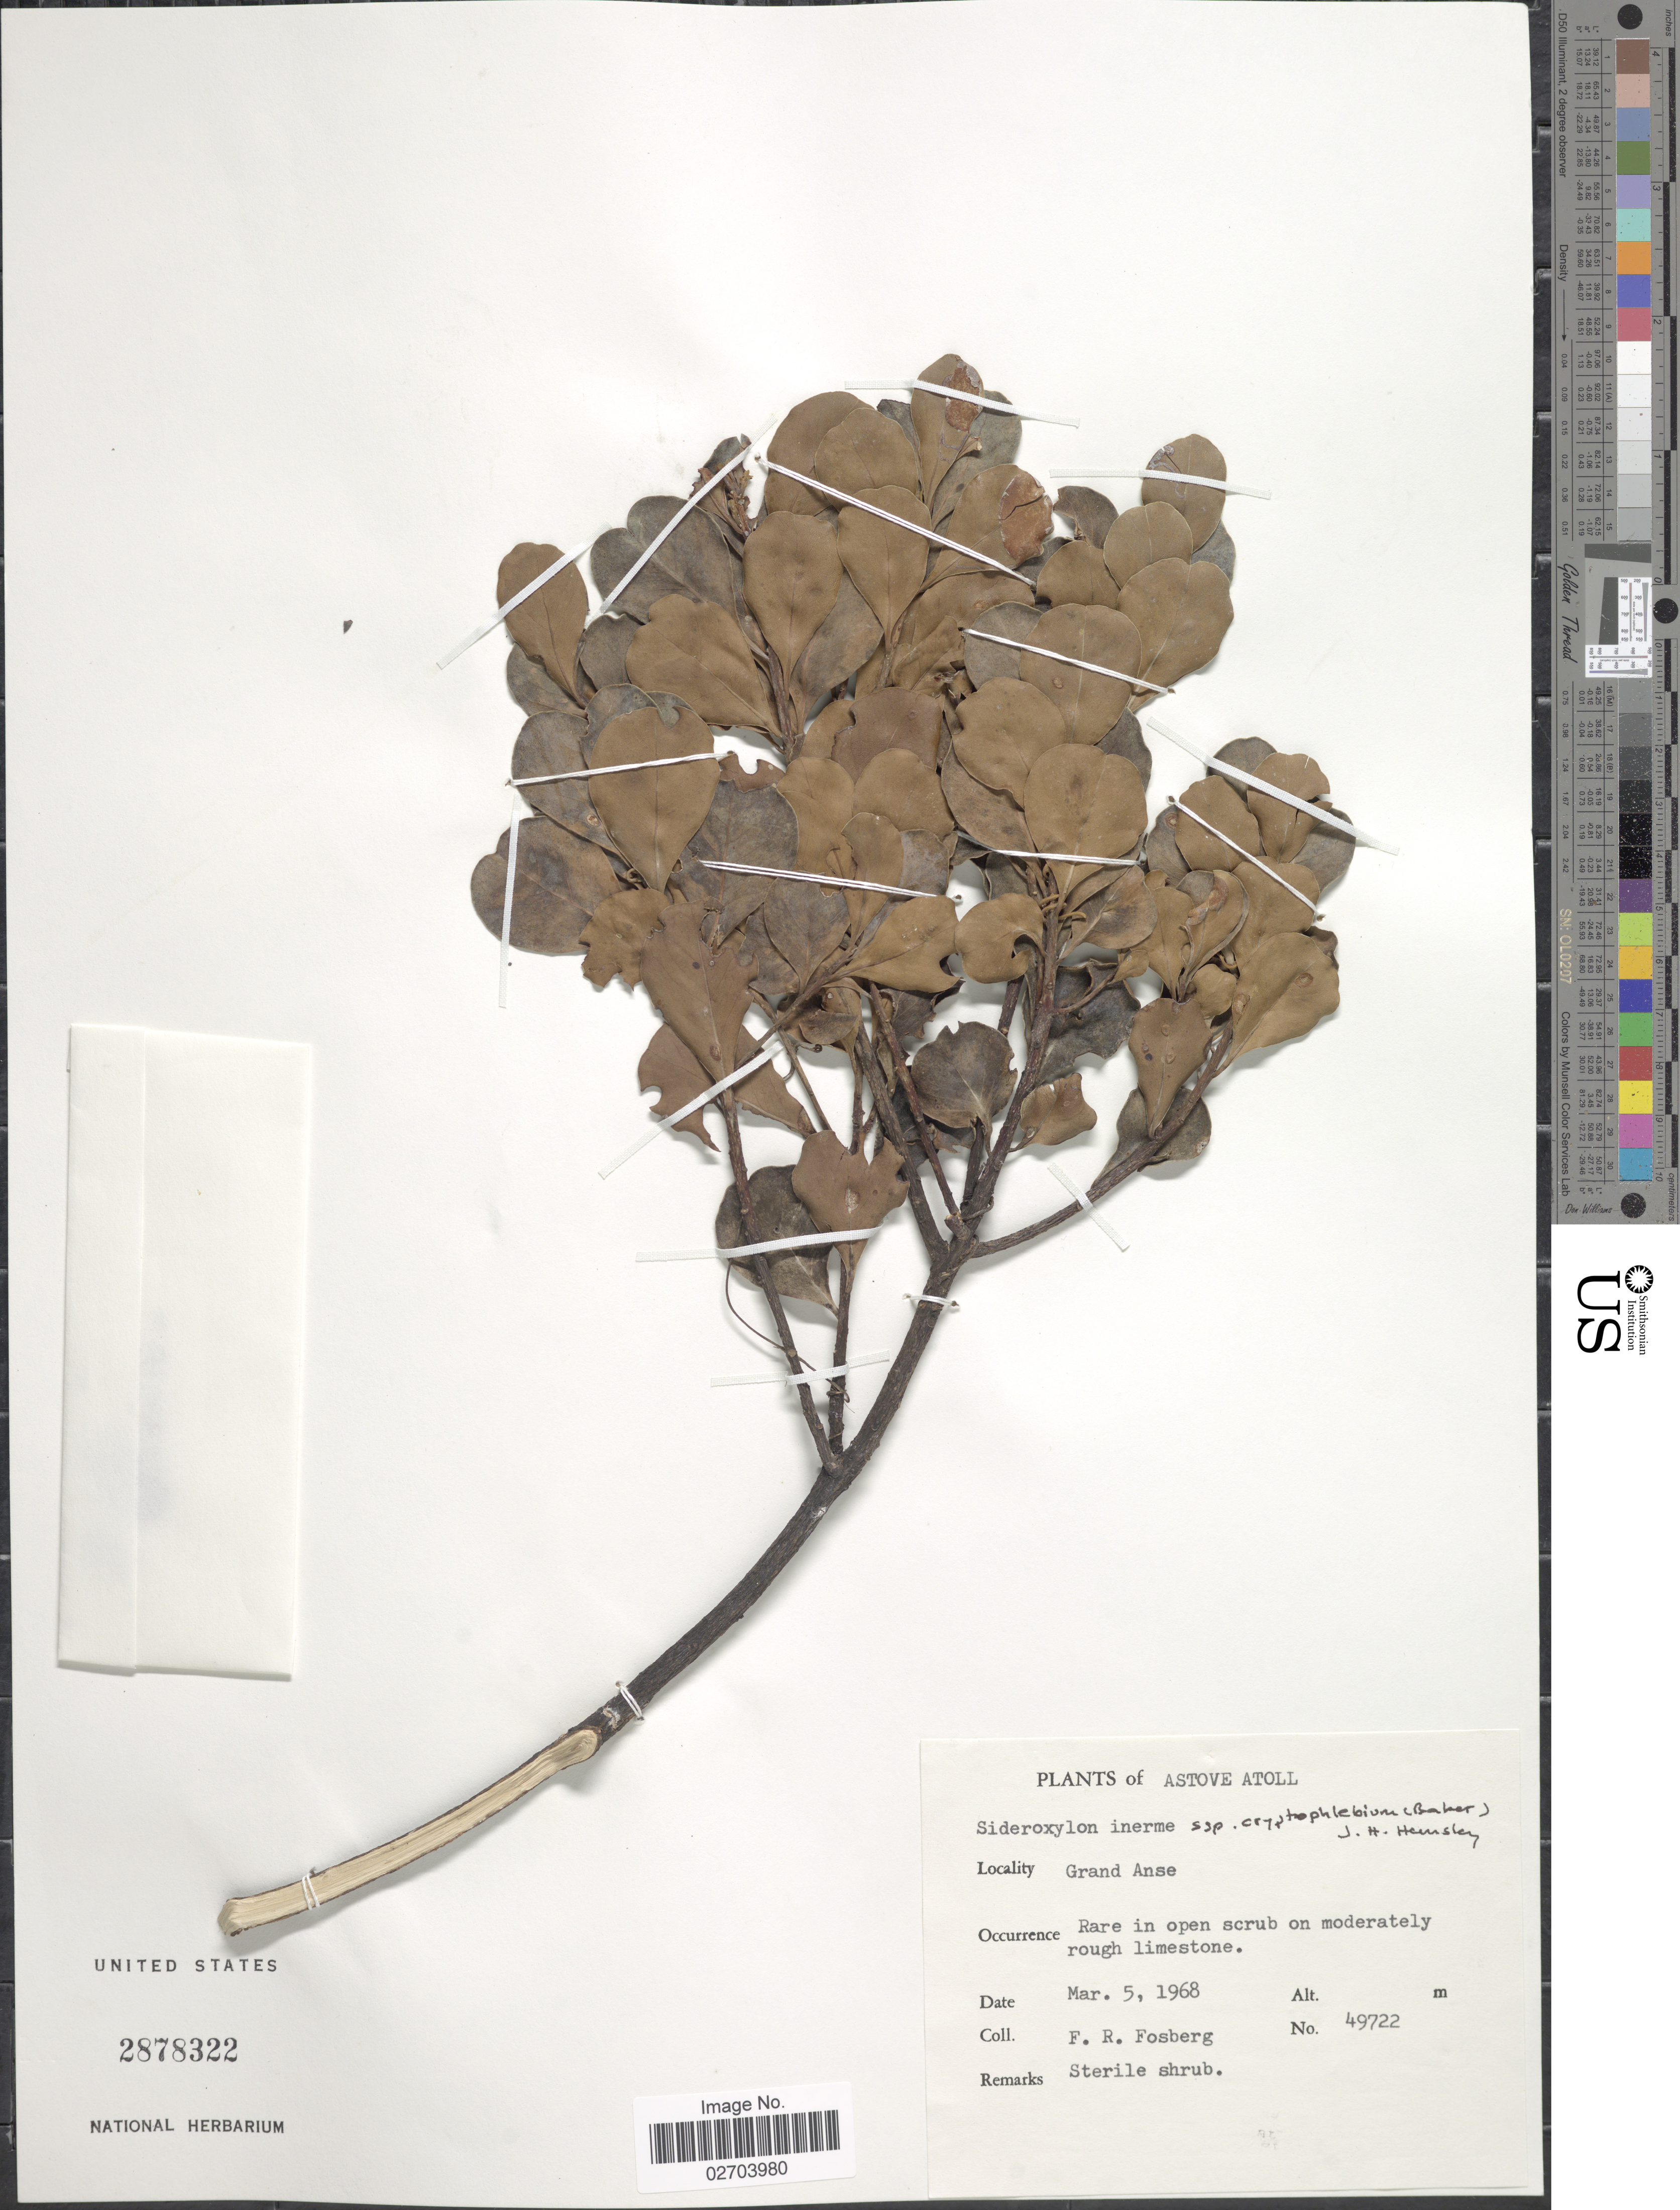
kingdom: Plantae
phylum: Tracheophyta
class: Magnoliopsida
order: Ericales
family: Sapotaceae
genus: Sideroxylon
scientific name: Sideroxylon inerme subsp. cryptophlebium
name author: (Baker) J.H. Hemsl.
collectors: F. R. Fosberg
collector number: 49722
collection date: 1968-03-05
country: Seychelles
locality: Astove Atoll. Grand Anse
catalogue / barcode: US 2878322